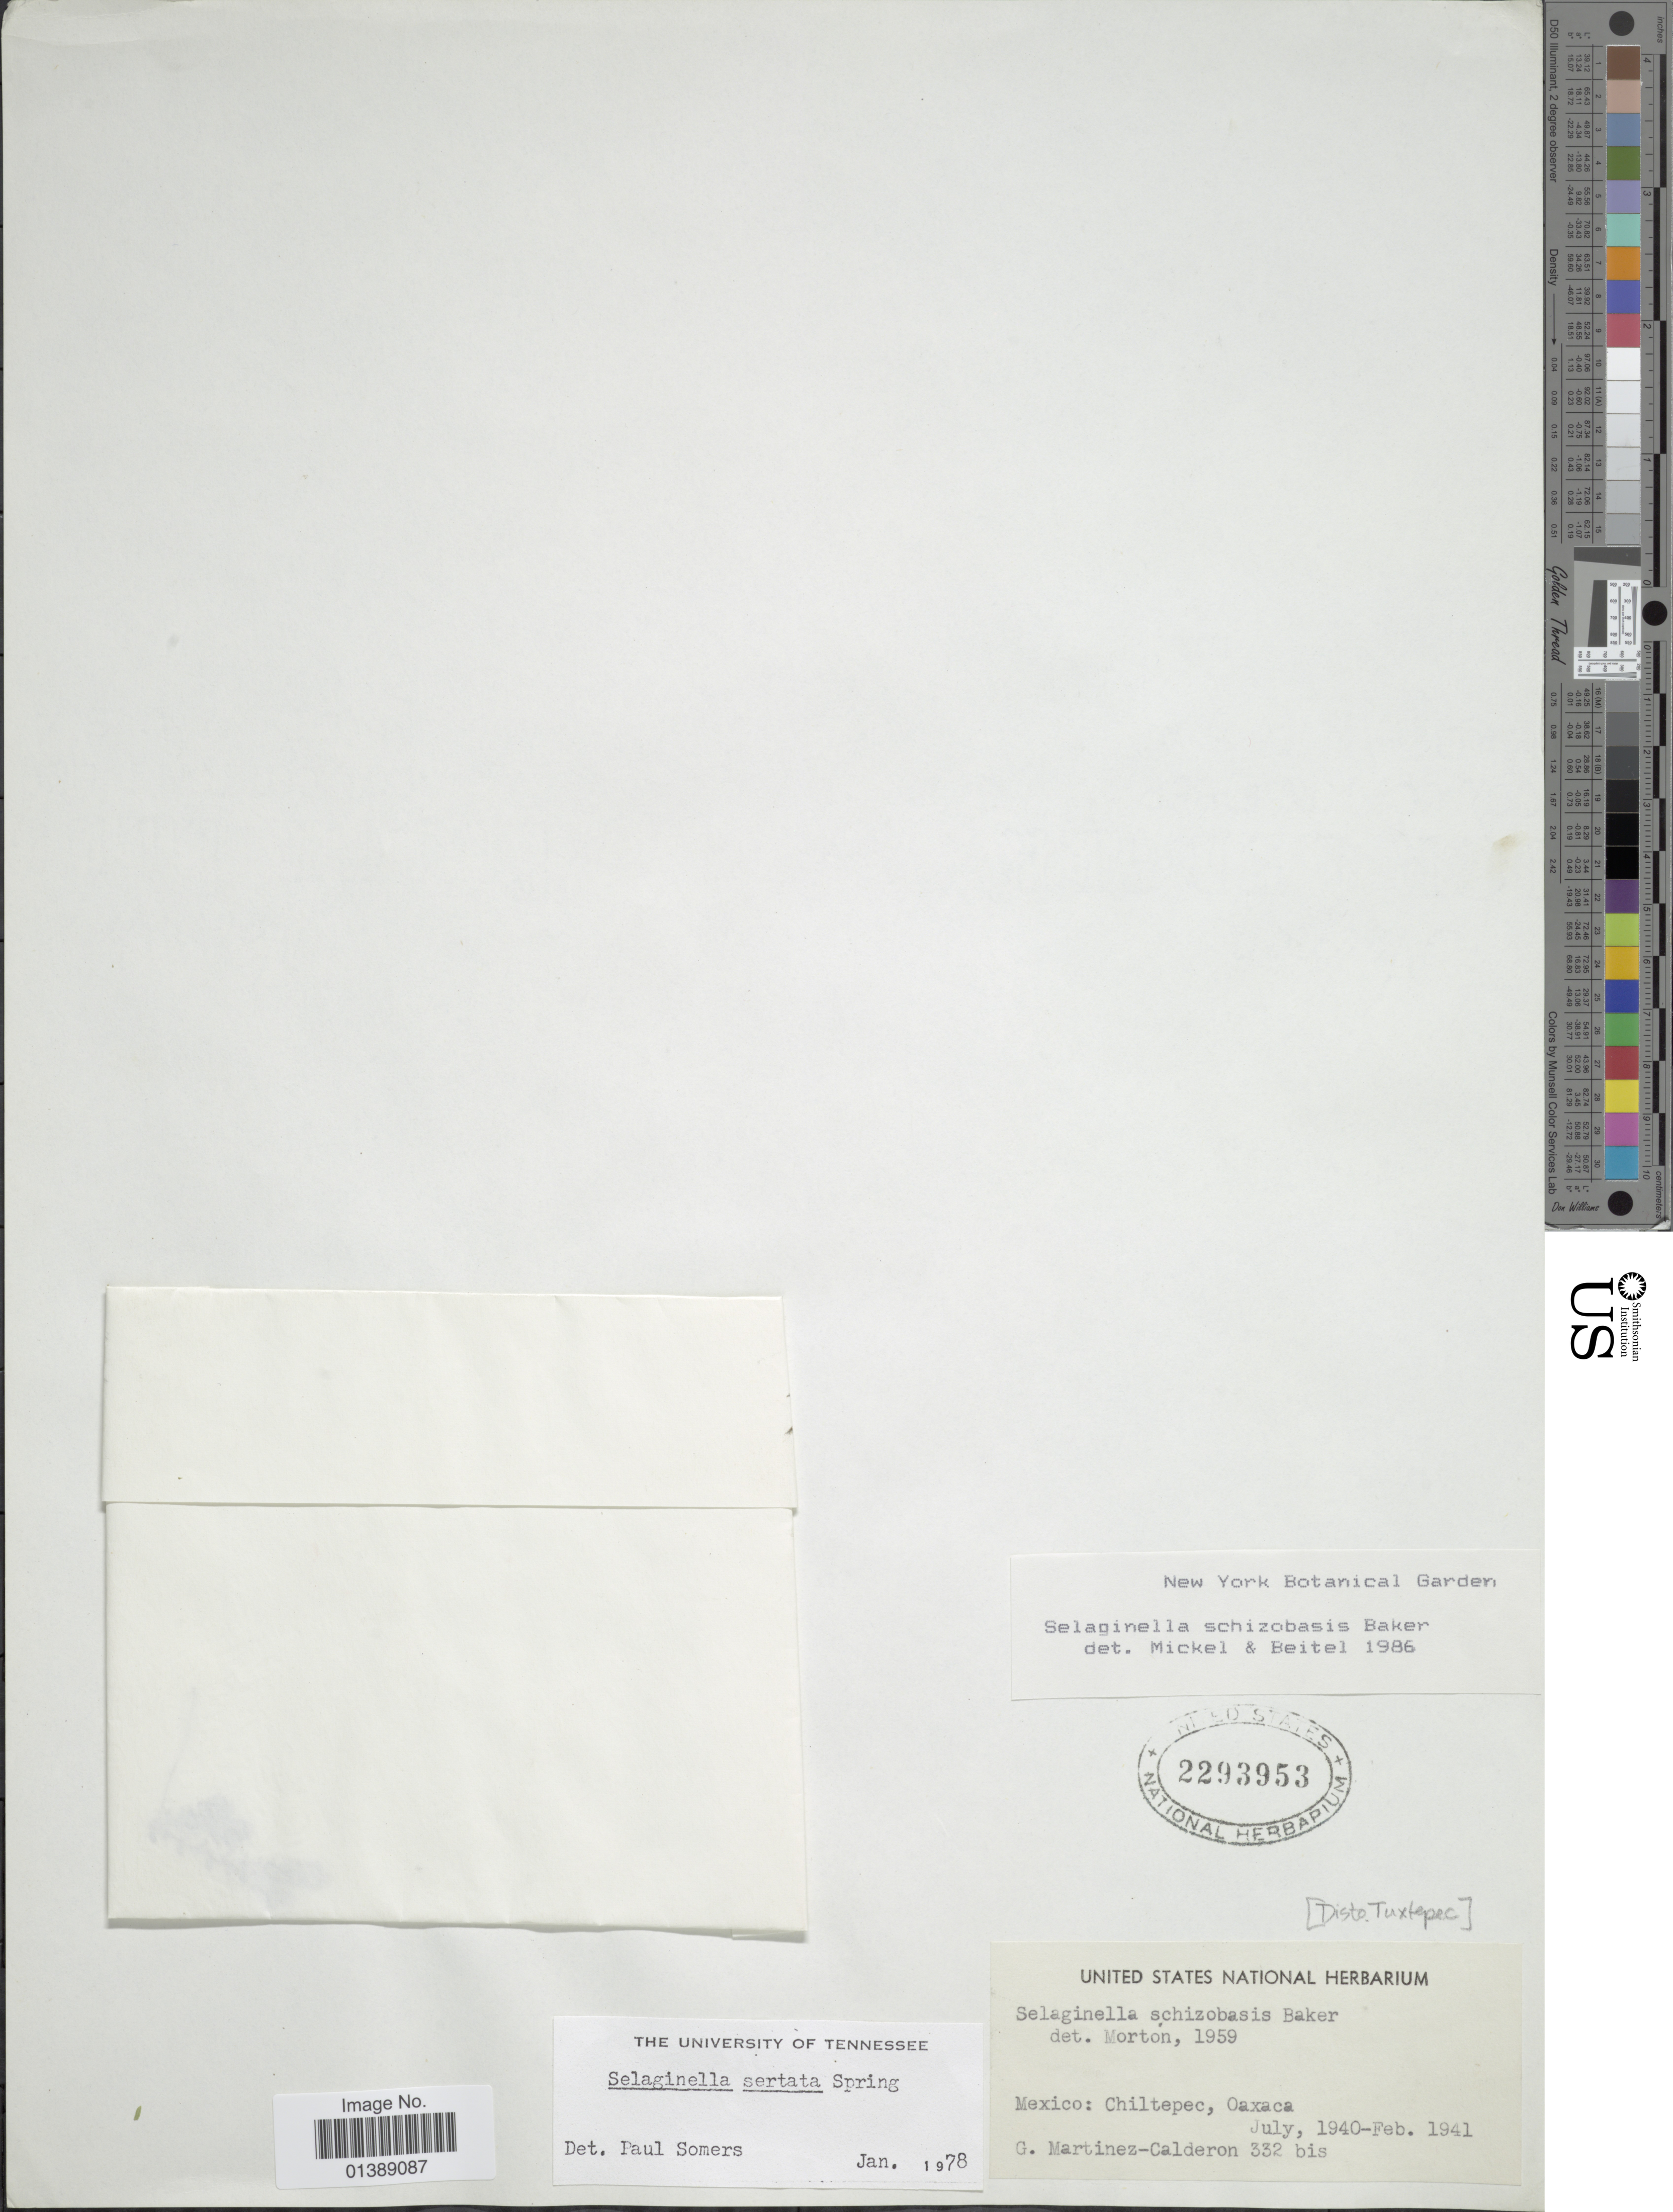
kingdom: Plantae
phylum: Tracheophyta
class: Lycopodiopsida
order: Selaginellales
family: Selaginellaceae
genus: Selaginella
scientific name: Selaginella schizobasis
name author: Baker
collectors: G. Martínez Calderón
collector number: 332 bis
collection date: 1940-07/1941-02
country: Mexico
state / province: Oaxaca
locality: Chiltepec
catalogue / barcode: US 2293953